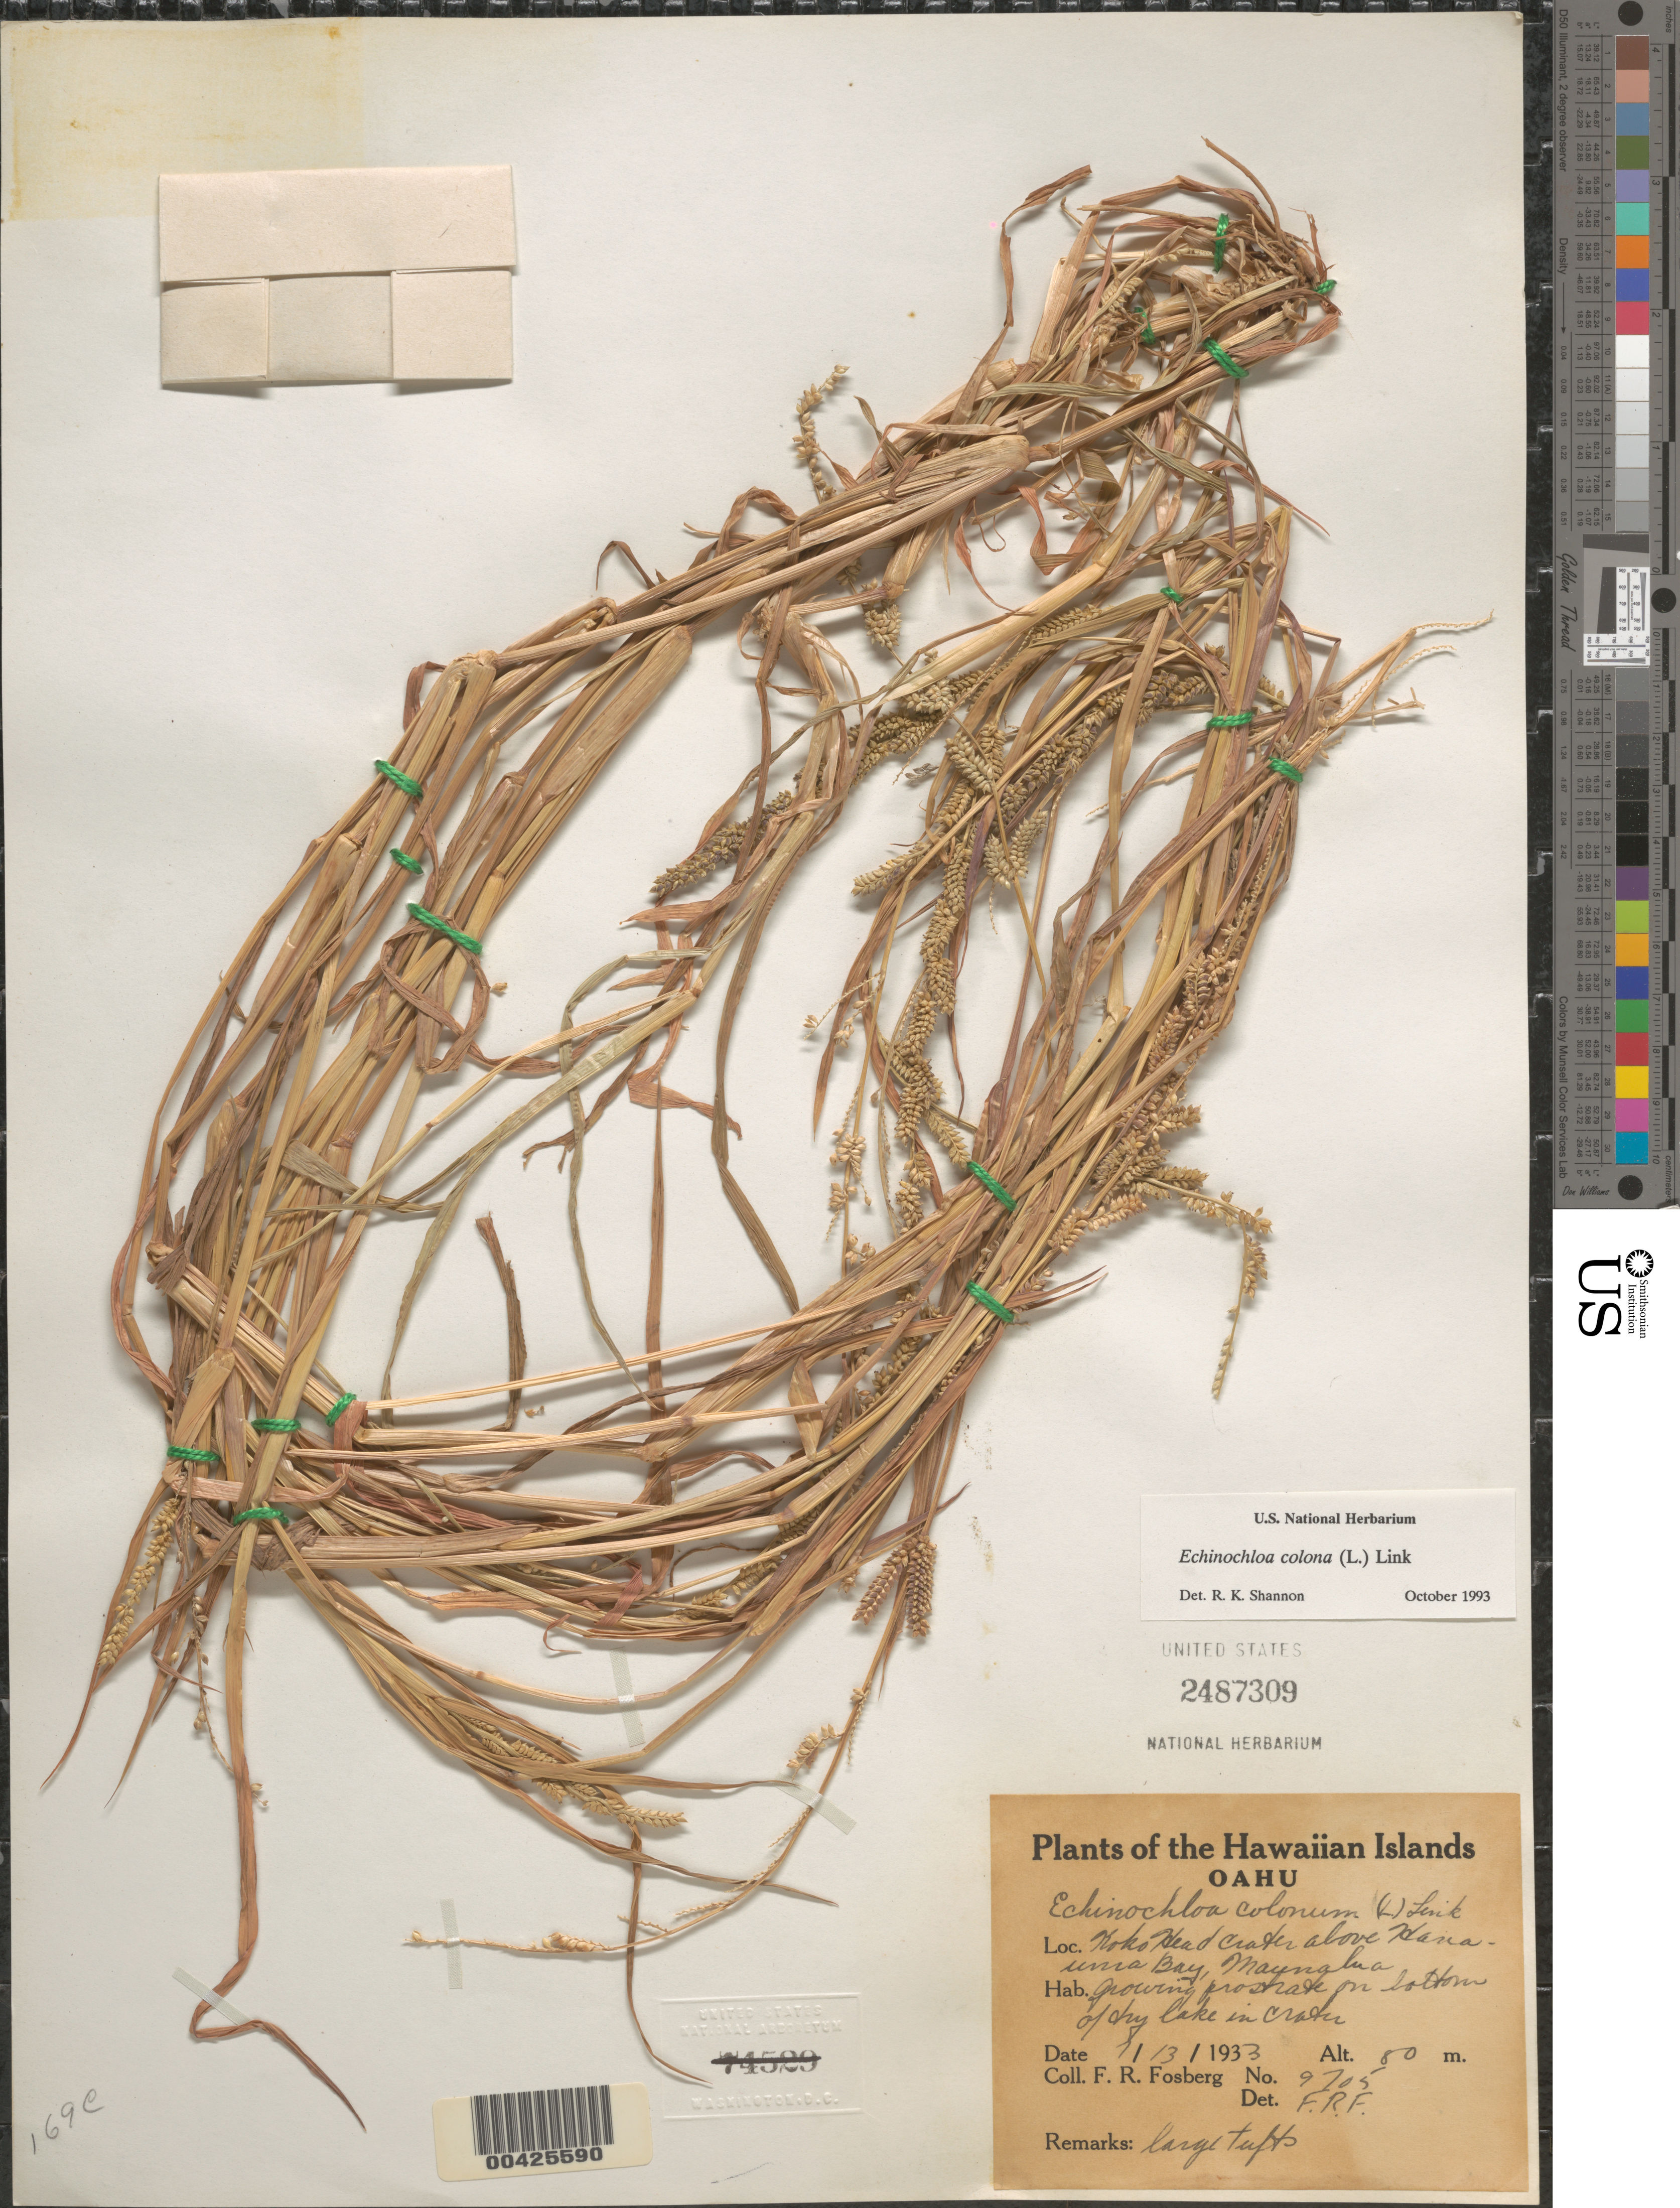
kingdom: Plantae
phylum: Tracheophyta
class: Liliopsida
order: Poales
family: Poaceae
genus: Echinochloa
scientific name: Echinochloa colona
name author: (L.) Link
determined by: Shannon, R. K., (UNITED STATES)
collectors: F. R. Fosberg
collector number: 9705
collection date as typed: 13 Jan 1933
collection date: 1933-01-13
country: United States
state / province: Hawaii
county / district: Honolulu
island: Oahu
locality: Koko Head Crater above Hanauma Bay, Maunalua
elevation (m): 80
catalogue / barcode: US 2487309